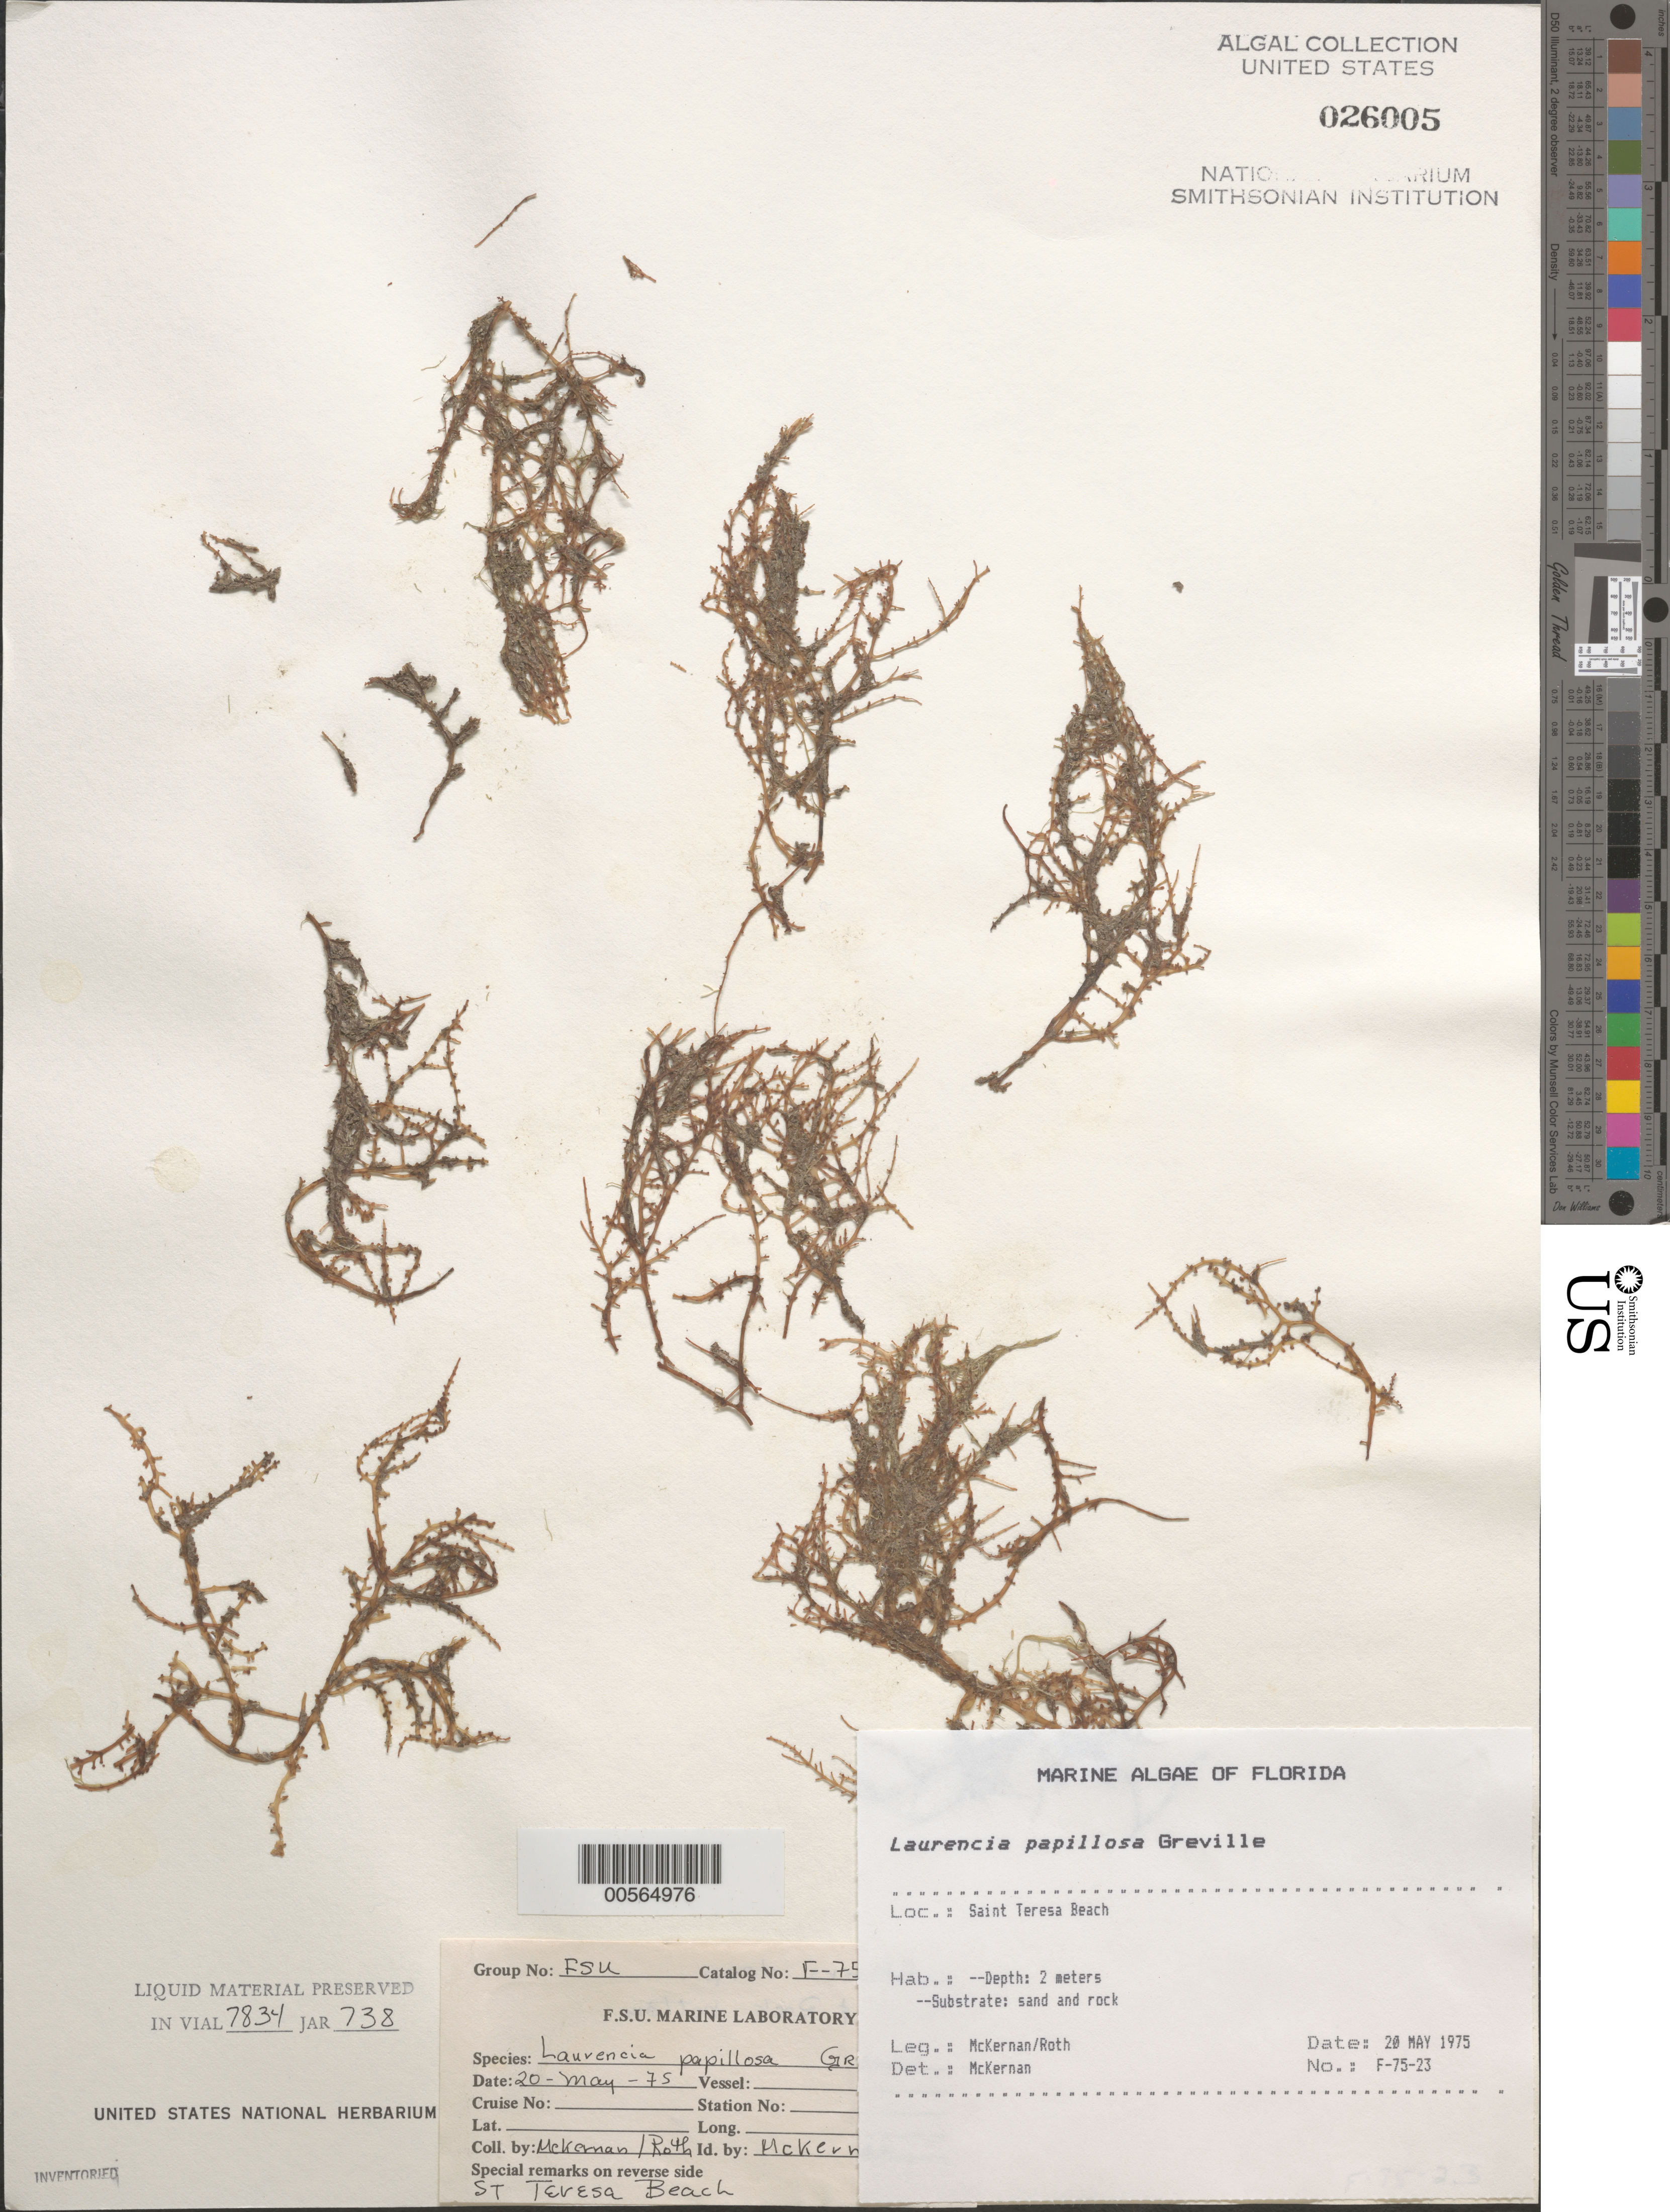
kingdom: Plantae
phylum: Rhodophyta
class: Florideophyceae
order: Ceramiales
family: Rhodomelaceae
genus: Palisada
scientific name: Palisada perforata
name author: (Bory) K.W. Nam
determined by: Algae name updating Project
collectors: -. McKernan & W. C. Roth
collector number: F-75-23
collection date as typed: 20 May 1975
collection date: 1975-05-20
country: United States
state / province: Florida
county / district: Franklin County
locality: Saint Teresa Beach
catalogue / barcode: US 26005